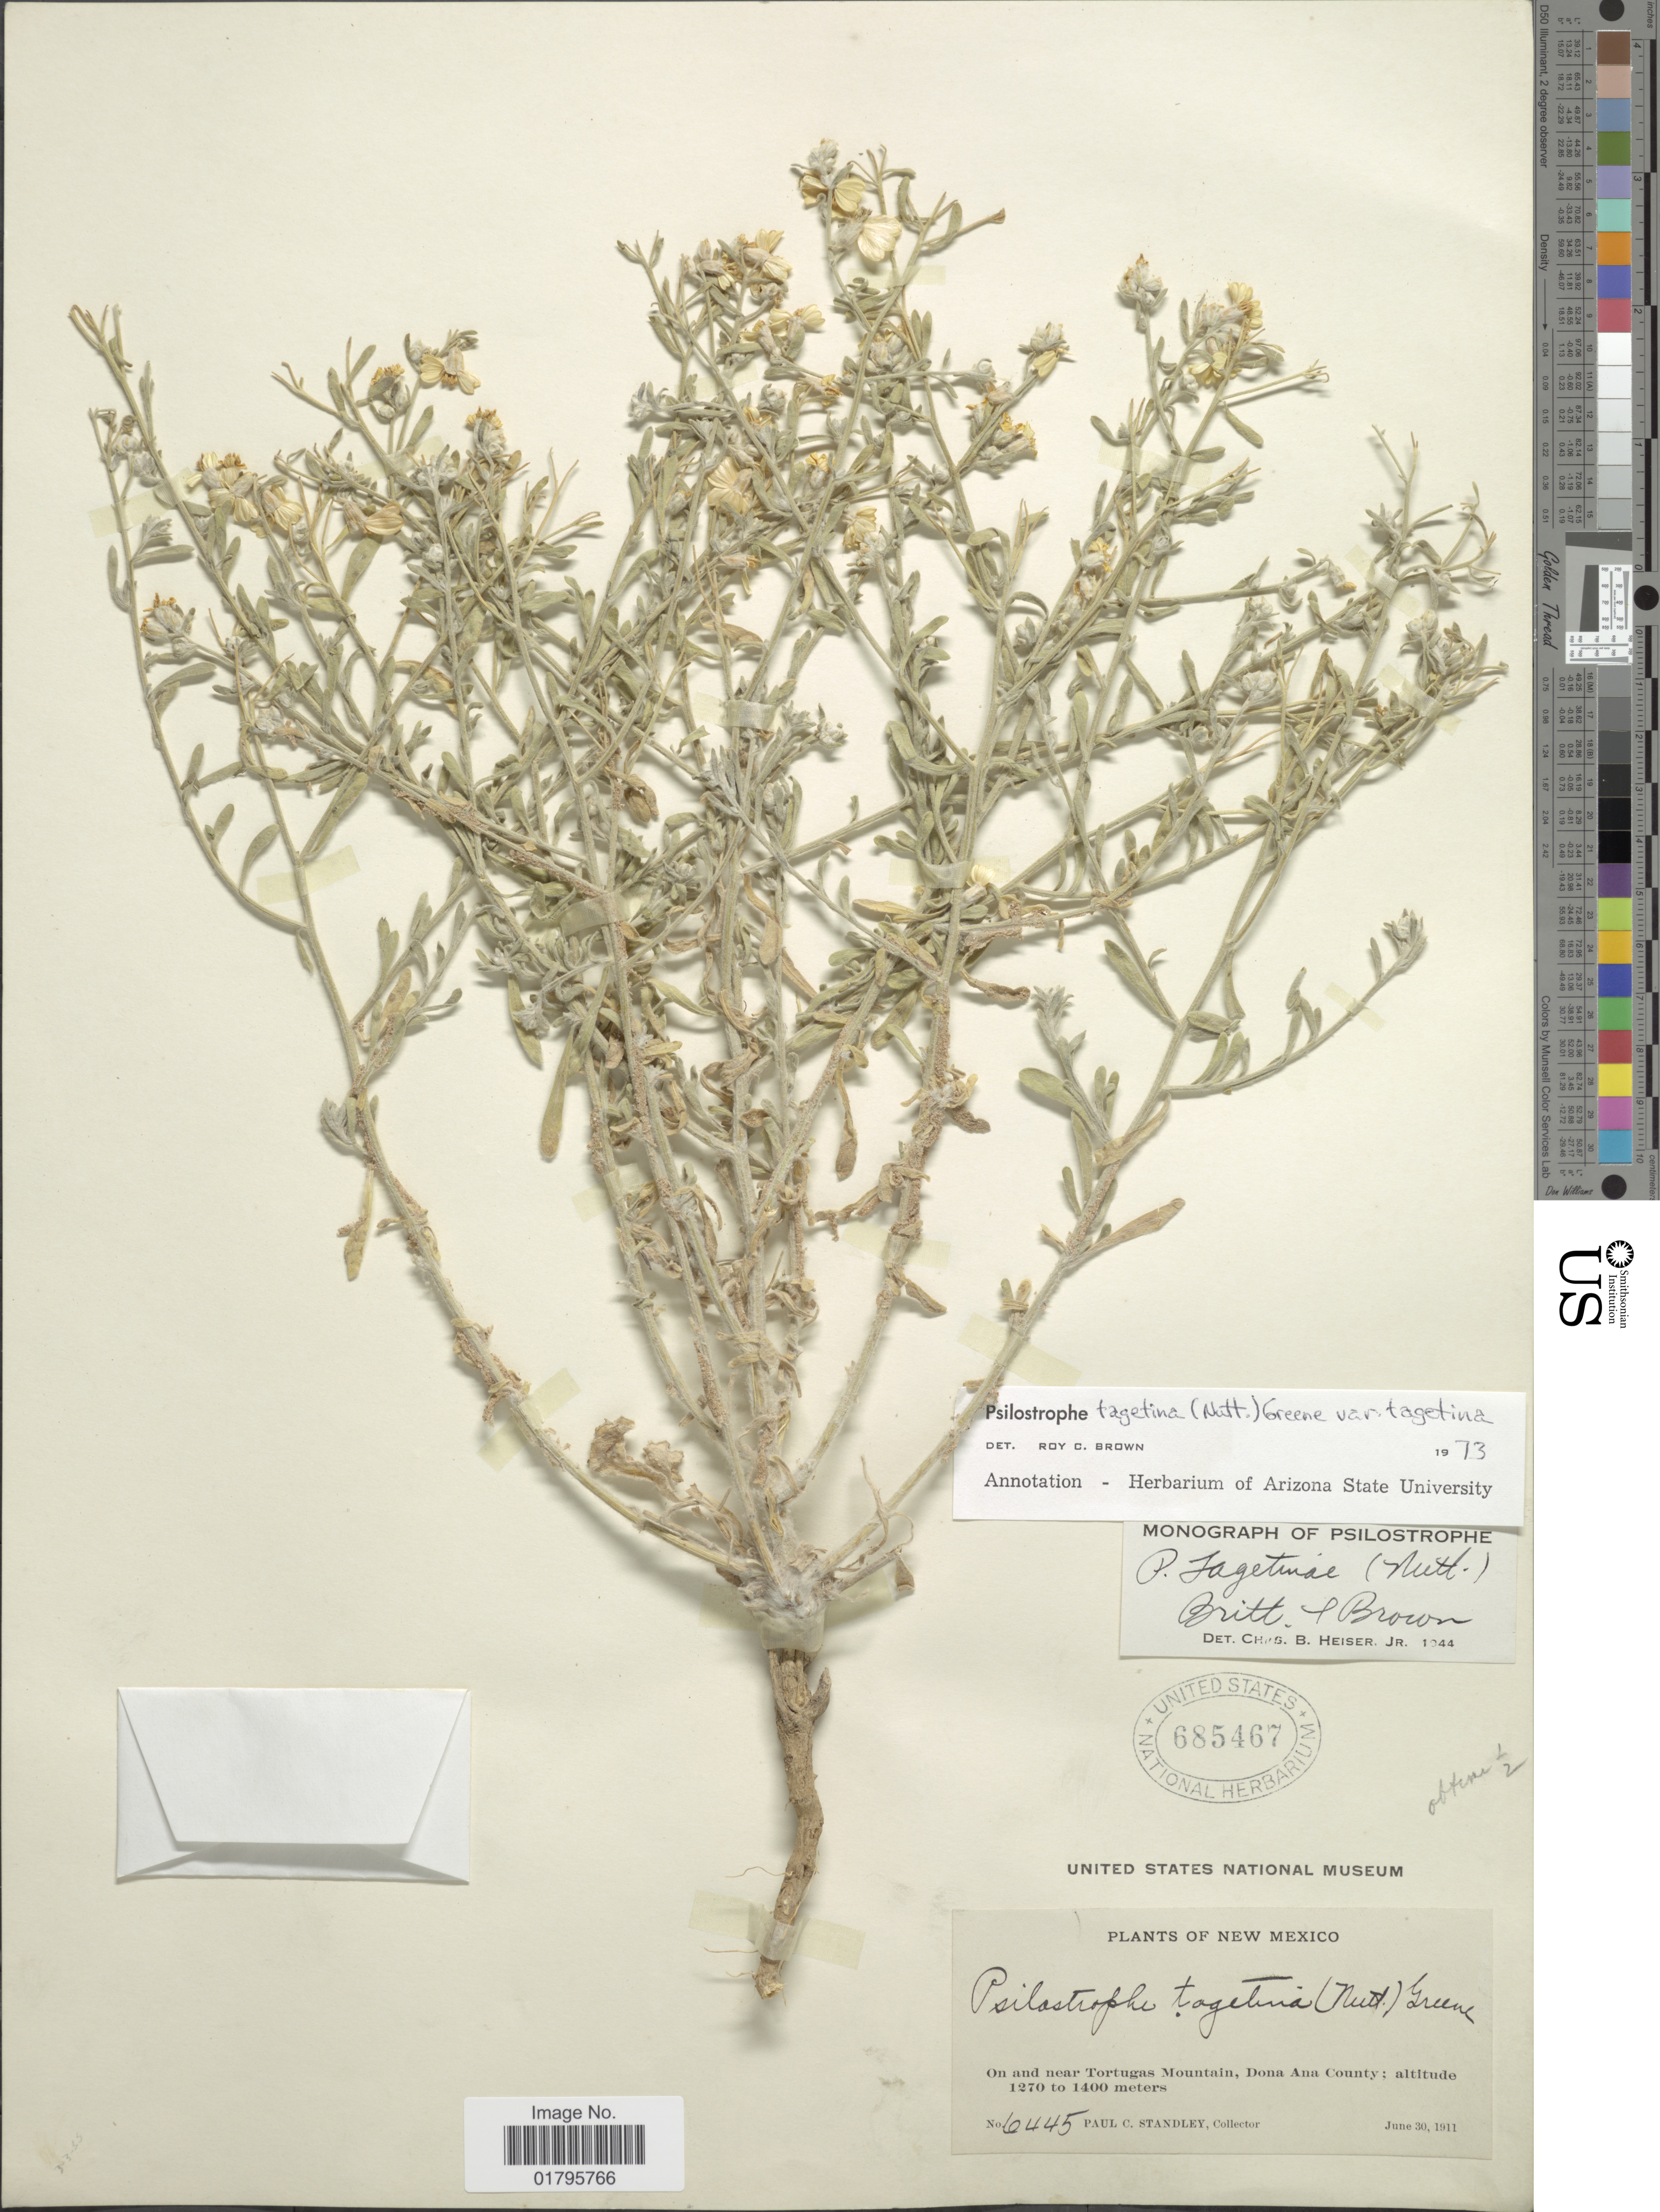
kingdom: Plantae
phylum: Tracheophyta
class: Magnoliopsida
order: Asterales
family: Asteraceae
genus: Psilostrophe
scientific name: Psilostrophe tagetina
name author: (Nutt.) Greene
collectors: P. C. Standley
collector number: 6445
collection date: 1911-06-30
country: United States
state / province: New Mexico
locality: On and near Tortugas Mountain, Dona Ana County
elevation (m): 1270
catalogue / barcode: US 685467